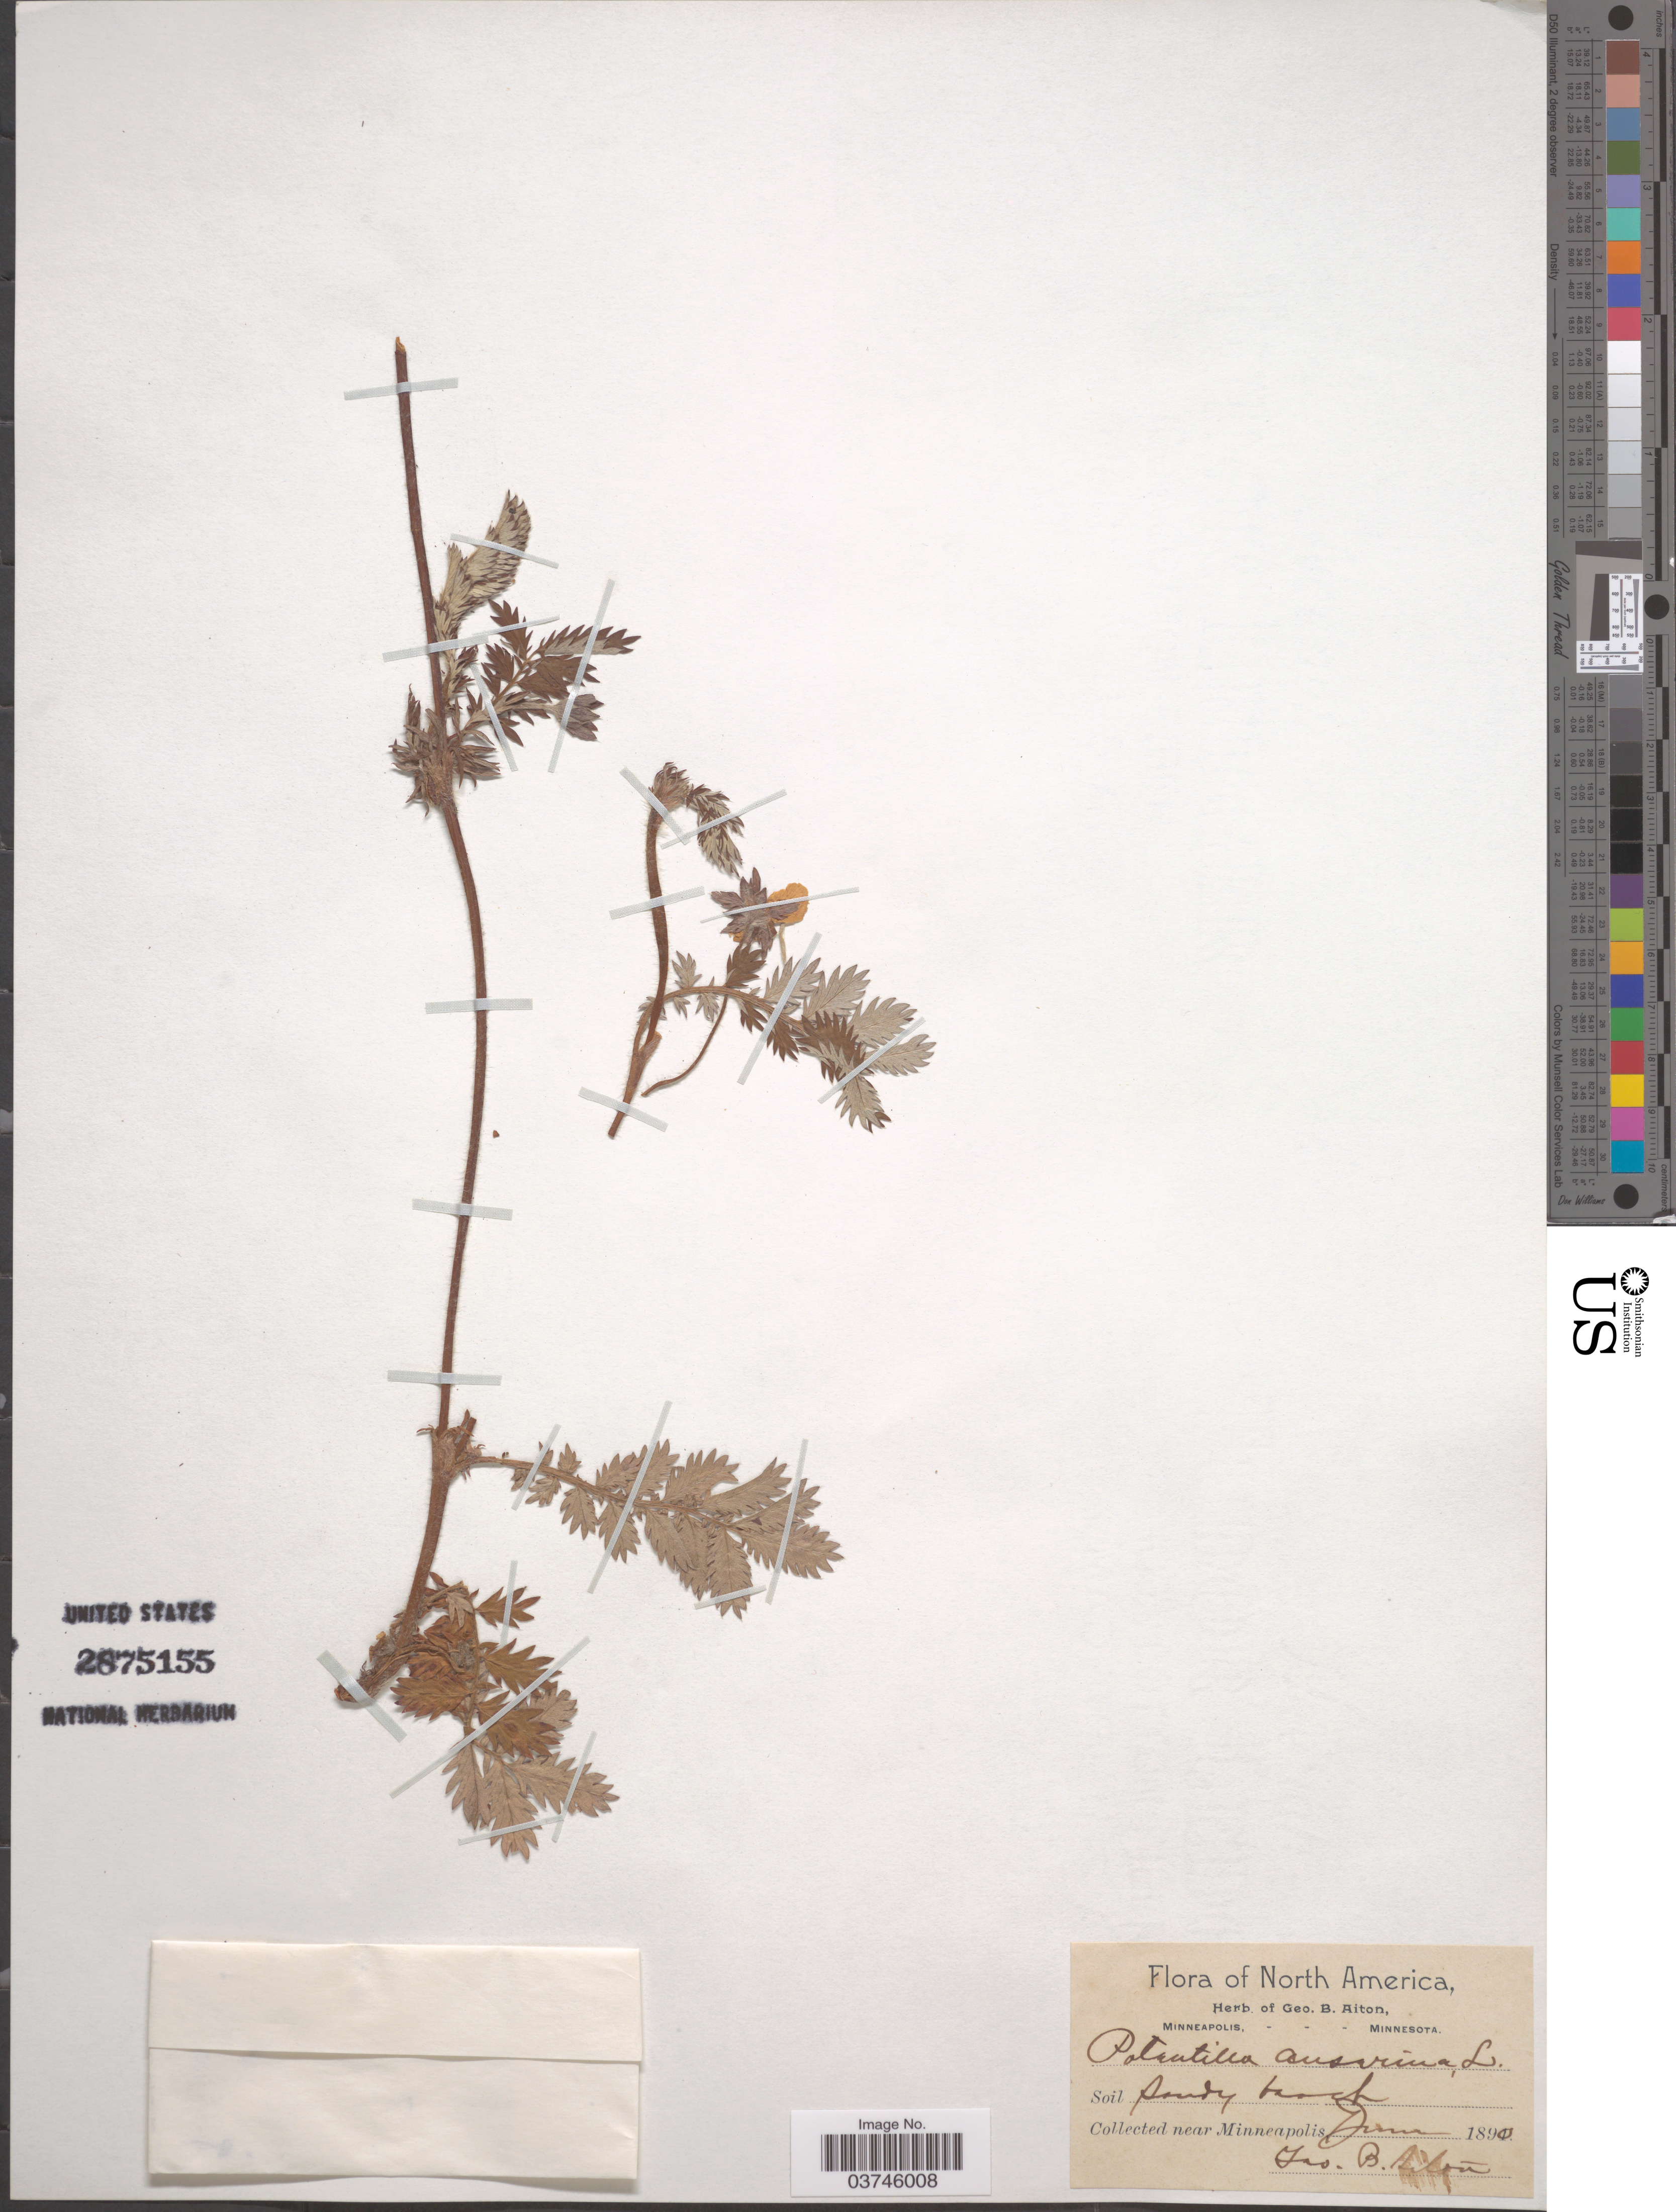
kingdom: Plantae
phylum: Tracheophyta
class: Magnoliopsida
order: Rosales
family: Rosaceae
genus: Argentina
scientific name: Argentina anserina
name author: (L.) Rydb.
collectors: G. B. Aiton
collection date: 1890-06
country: United States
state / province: Minnesota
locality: Near Minneapolis.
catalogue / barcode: US 2875155